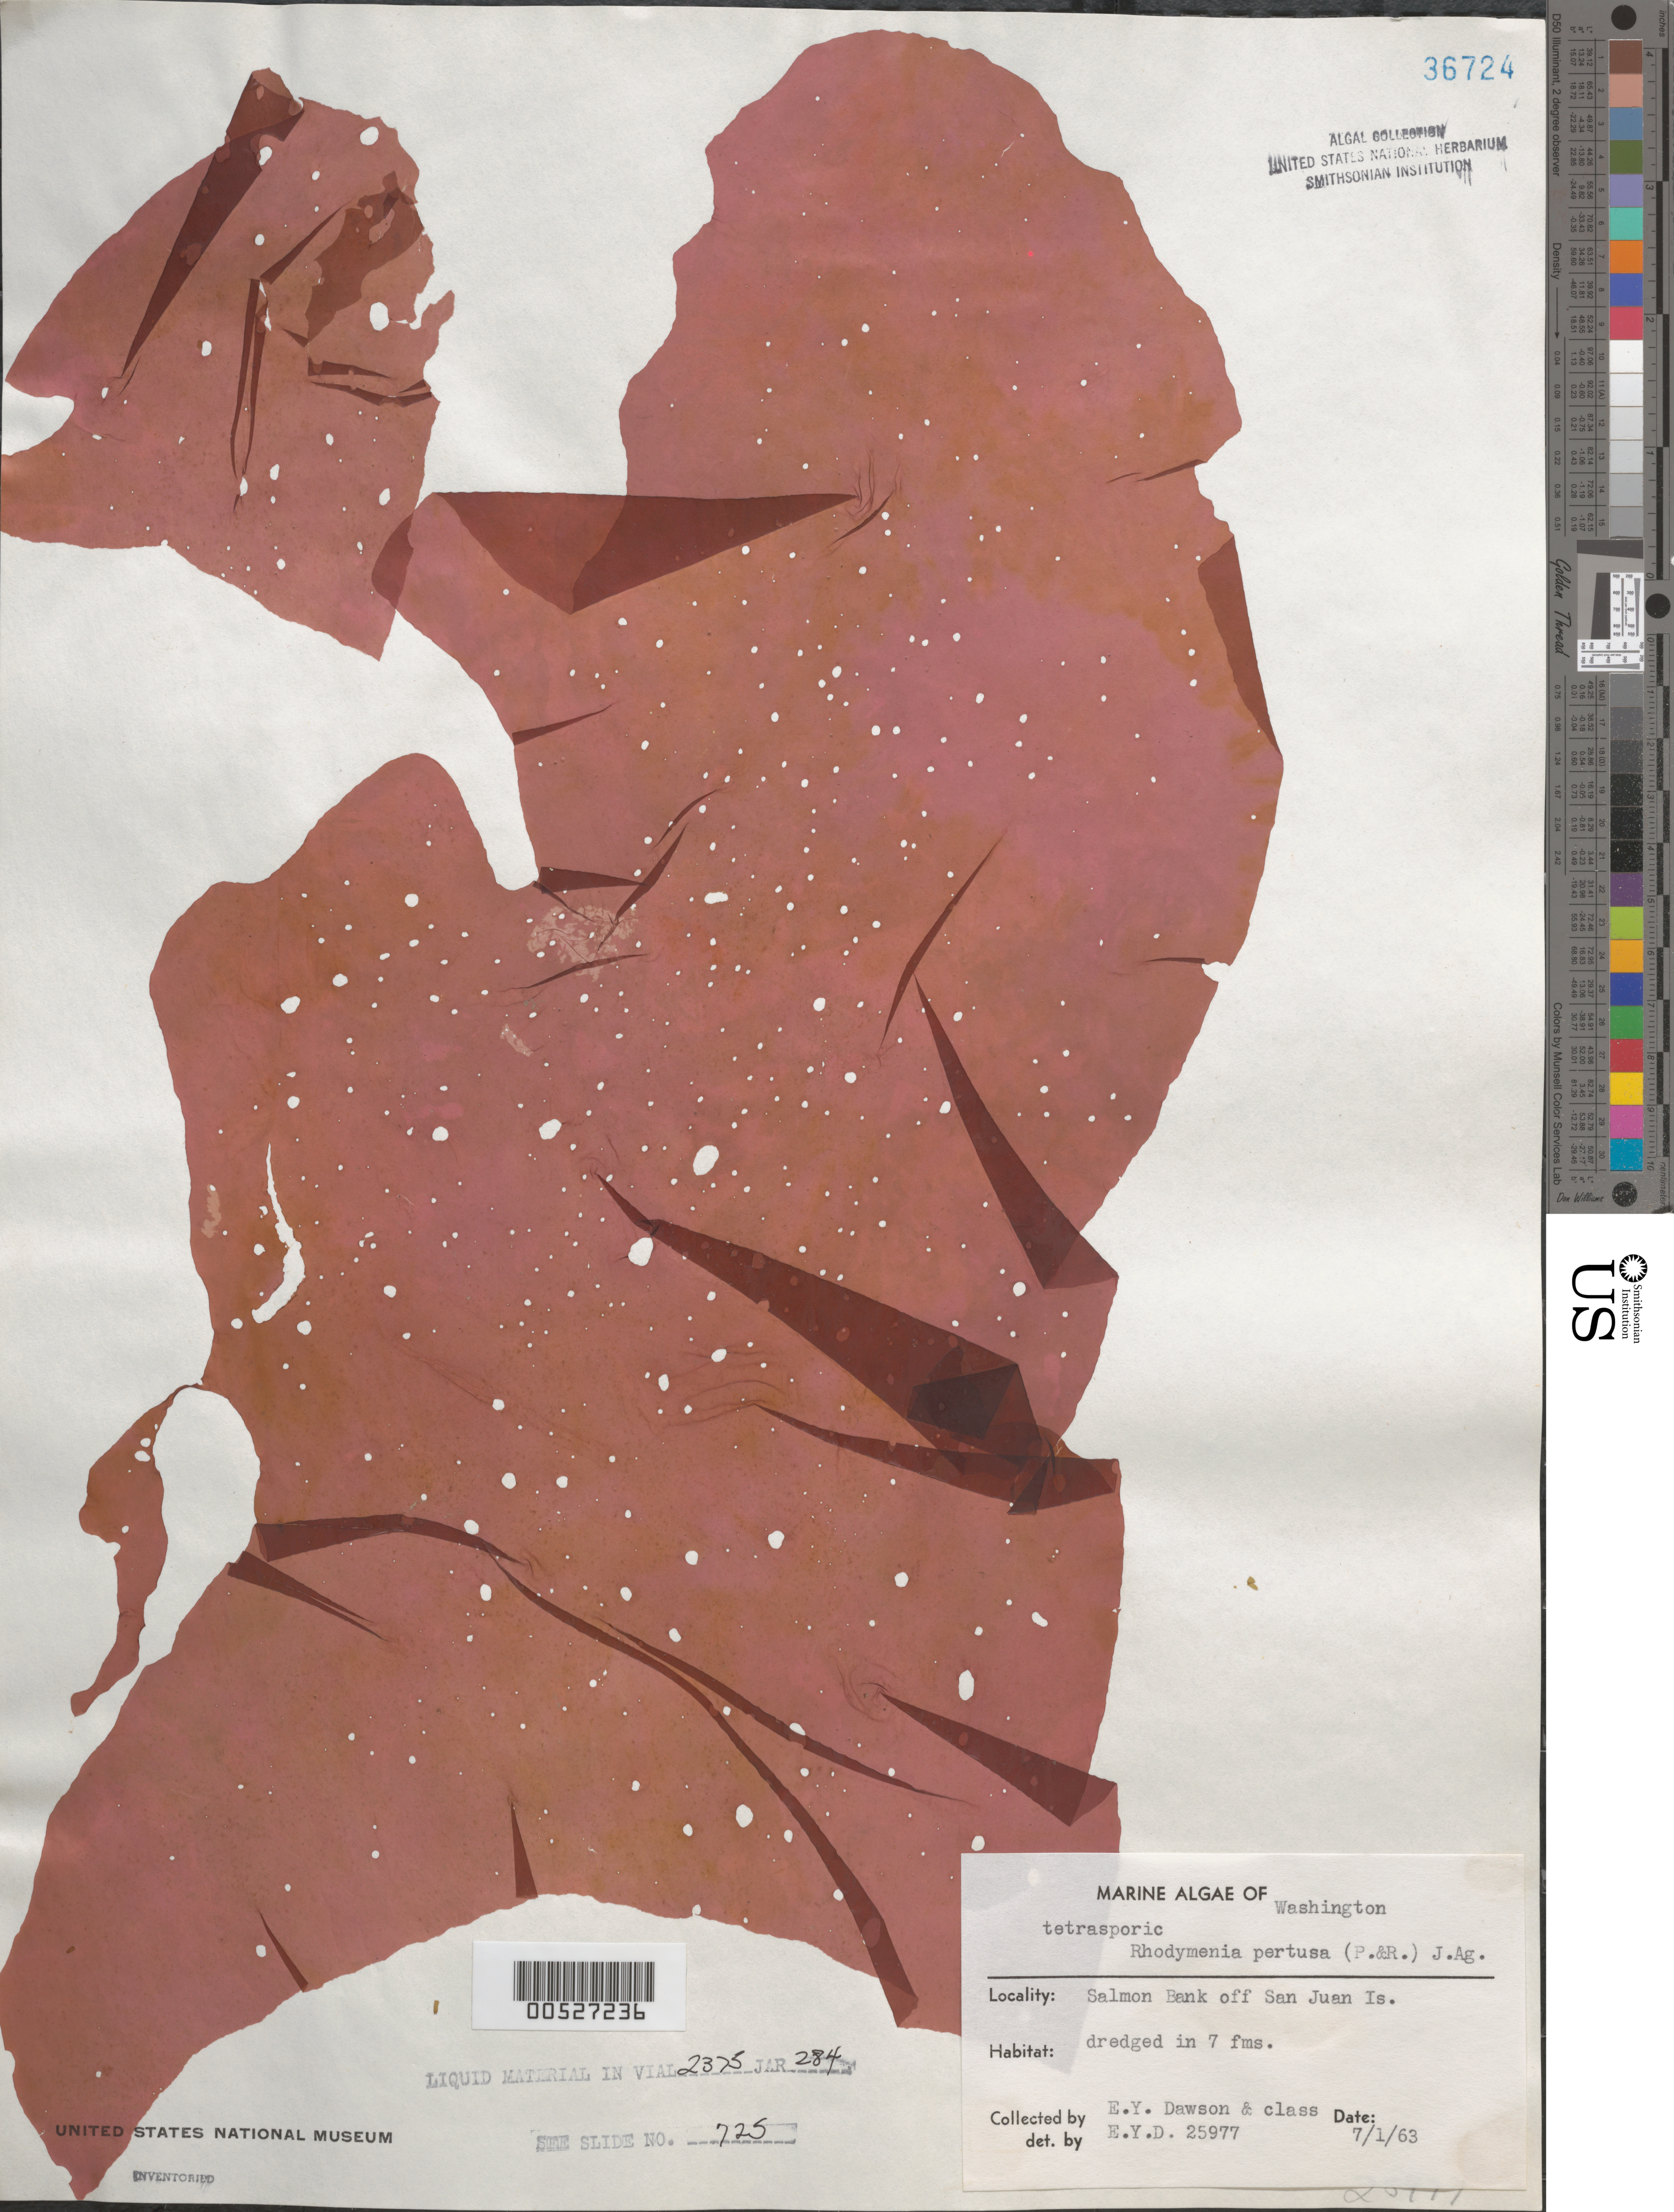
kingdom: Plantae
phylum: Rhodophyta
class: Florideophyceae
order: Rhodymeniales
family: Rhodymeniaceae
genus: Rhodymenia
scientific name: Rhodymenia pertusa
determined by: Dawson, E. Y.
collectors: E. Y. Dawson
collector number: EYD 25977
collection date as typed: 01 Jul 1963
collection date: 1963-07-01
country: United States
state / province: Washington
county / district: San Juan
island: San Juan Island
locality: Salmon Bank, off San Juan Island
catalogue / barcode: US 36724